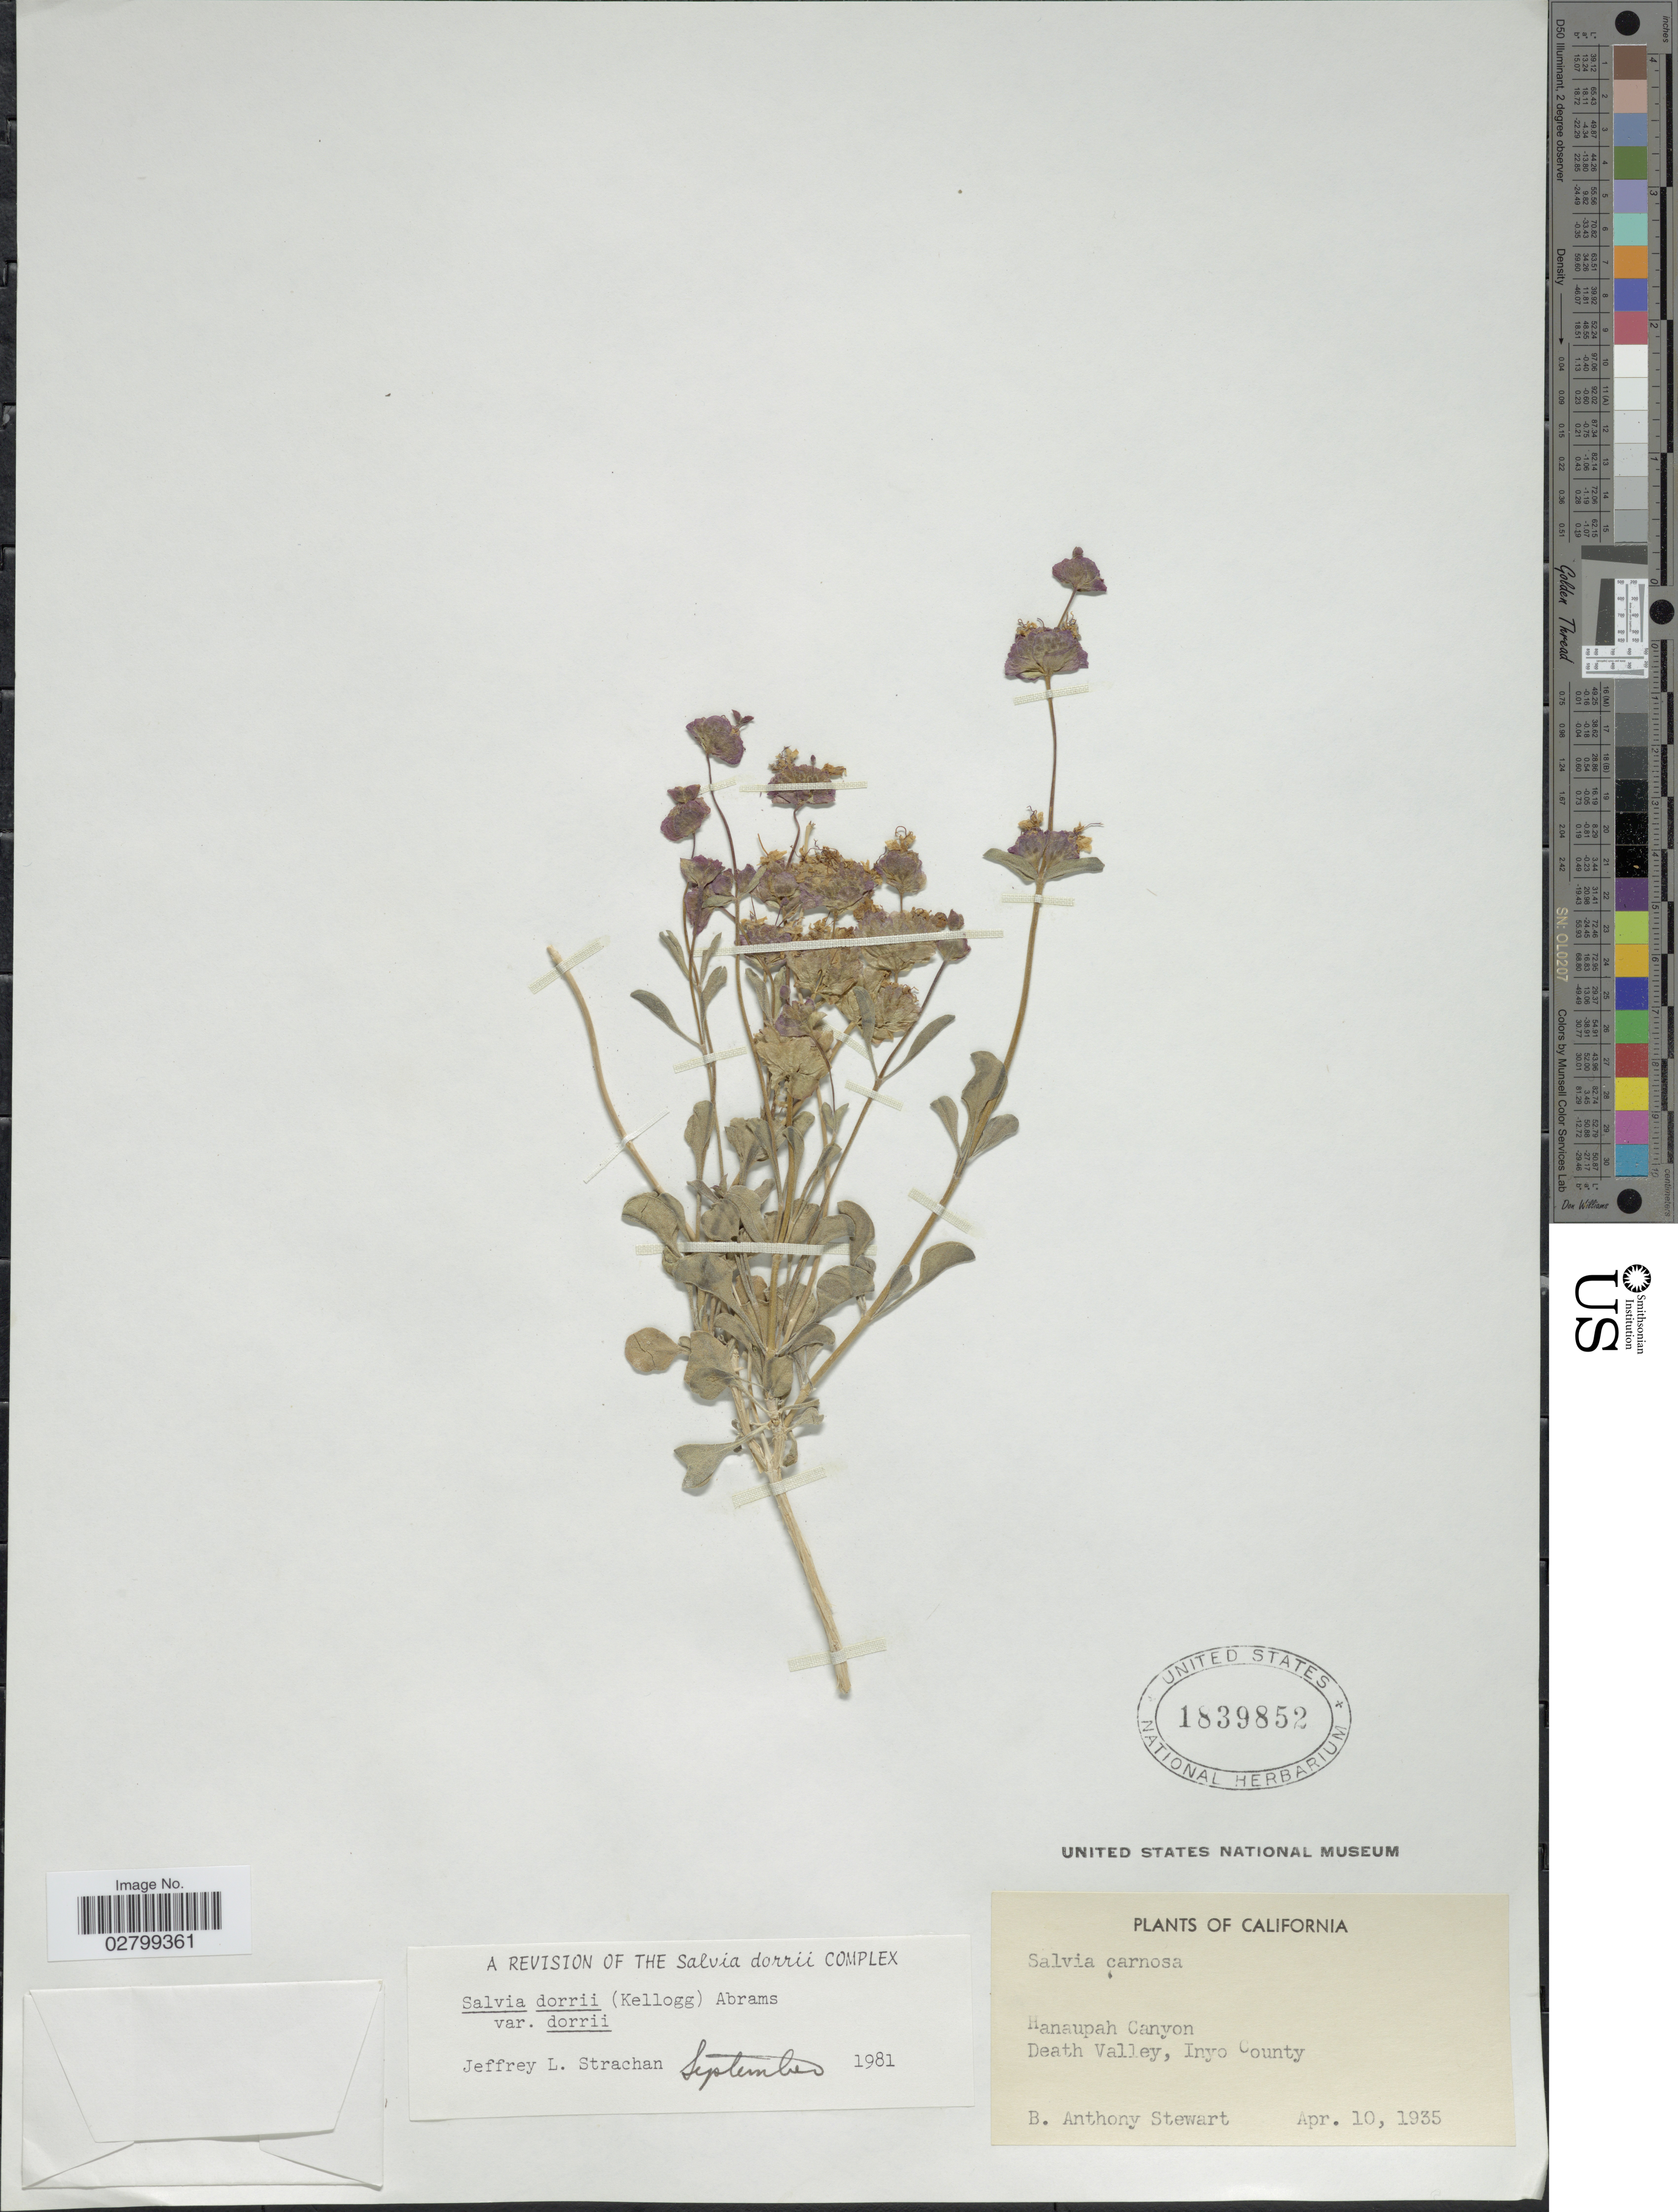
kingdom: Plantae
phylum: Tracheophyta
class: Magnoliopsida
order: Lamiales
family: Lamiaceae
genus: Salvia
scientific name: Salvia dorrii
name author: (Kellogg) Abrams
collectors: B. Stewart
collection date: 1935-04-10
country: United States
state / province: California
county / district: Inyo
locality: Hanaupah Canyon. Death Valley, Inyo County.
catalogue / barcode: US 1839852